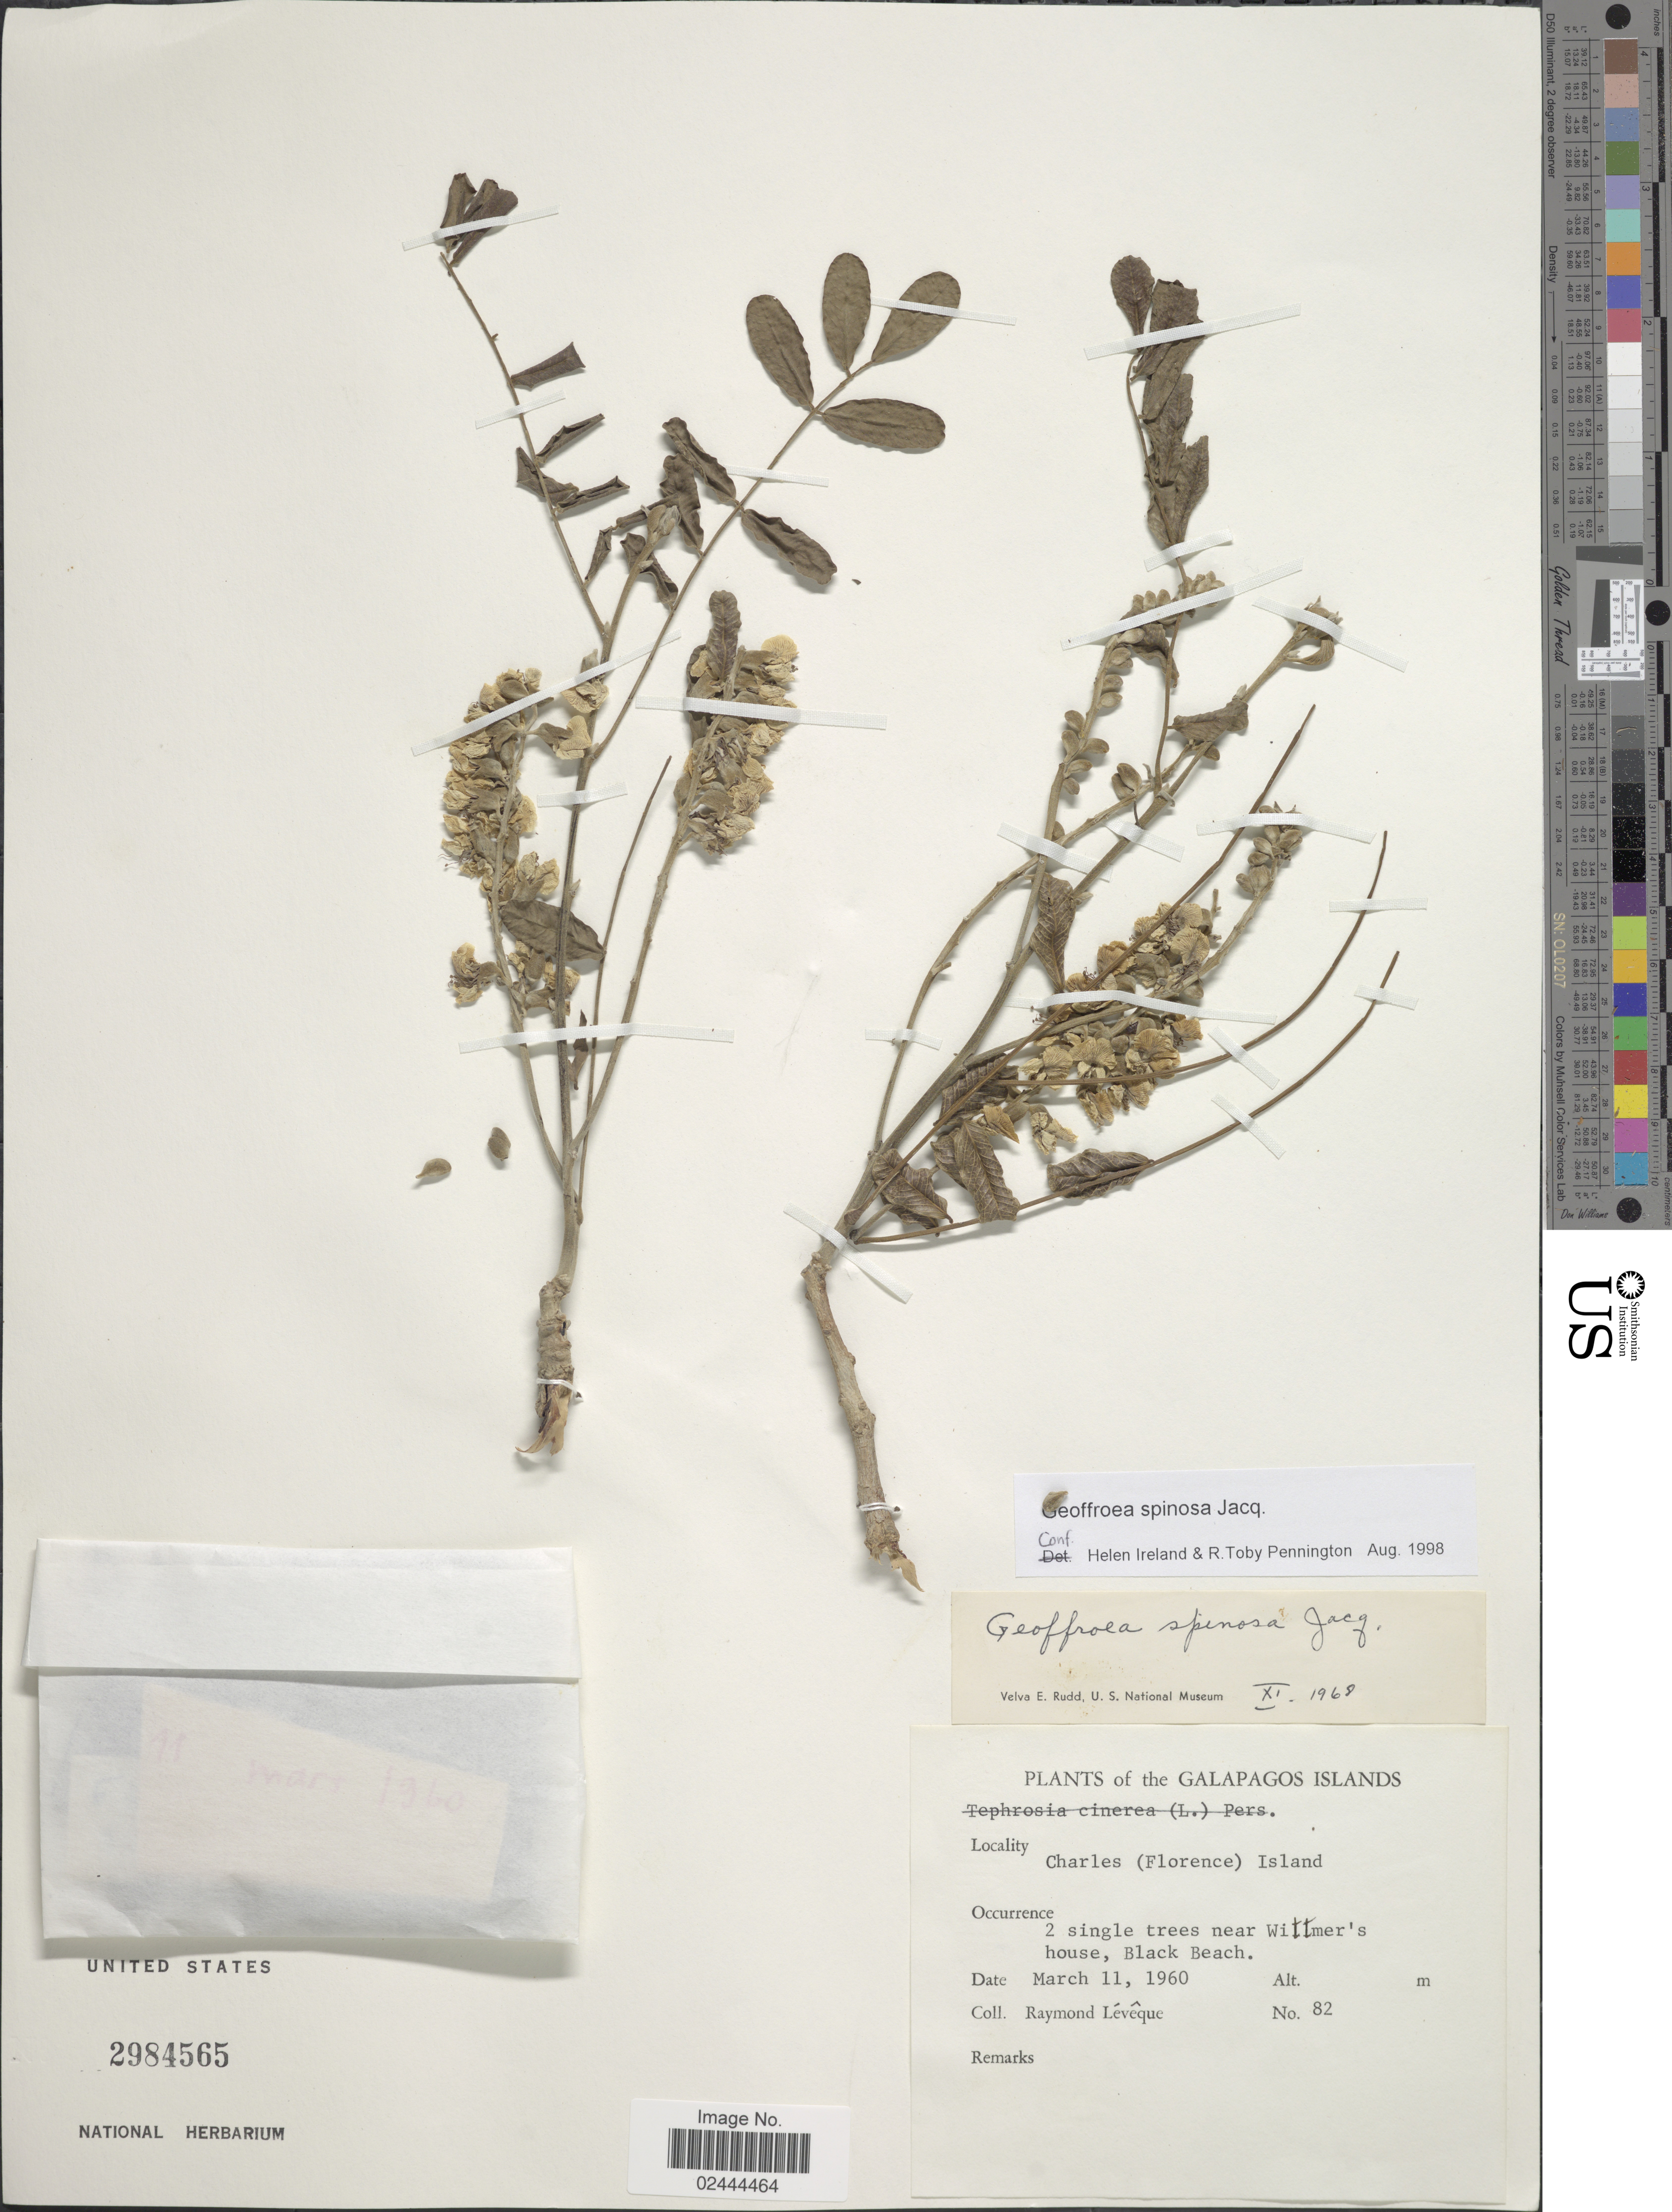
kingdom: Plantae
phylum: Tracheophyta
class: Magnoliopsida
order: Fabales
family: Fabaceae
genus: Geoffroea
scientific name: Geoffroea spinosa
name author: Jacq.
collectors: R. Lévêque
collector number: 82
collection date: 1960-03-11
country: Ecuador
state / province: Colón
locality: Galapagos Islands, Charles (Florence) Island, near Wittmer's house, Black Beach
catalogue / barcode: US 2984565